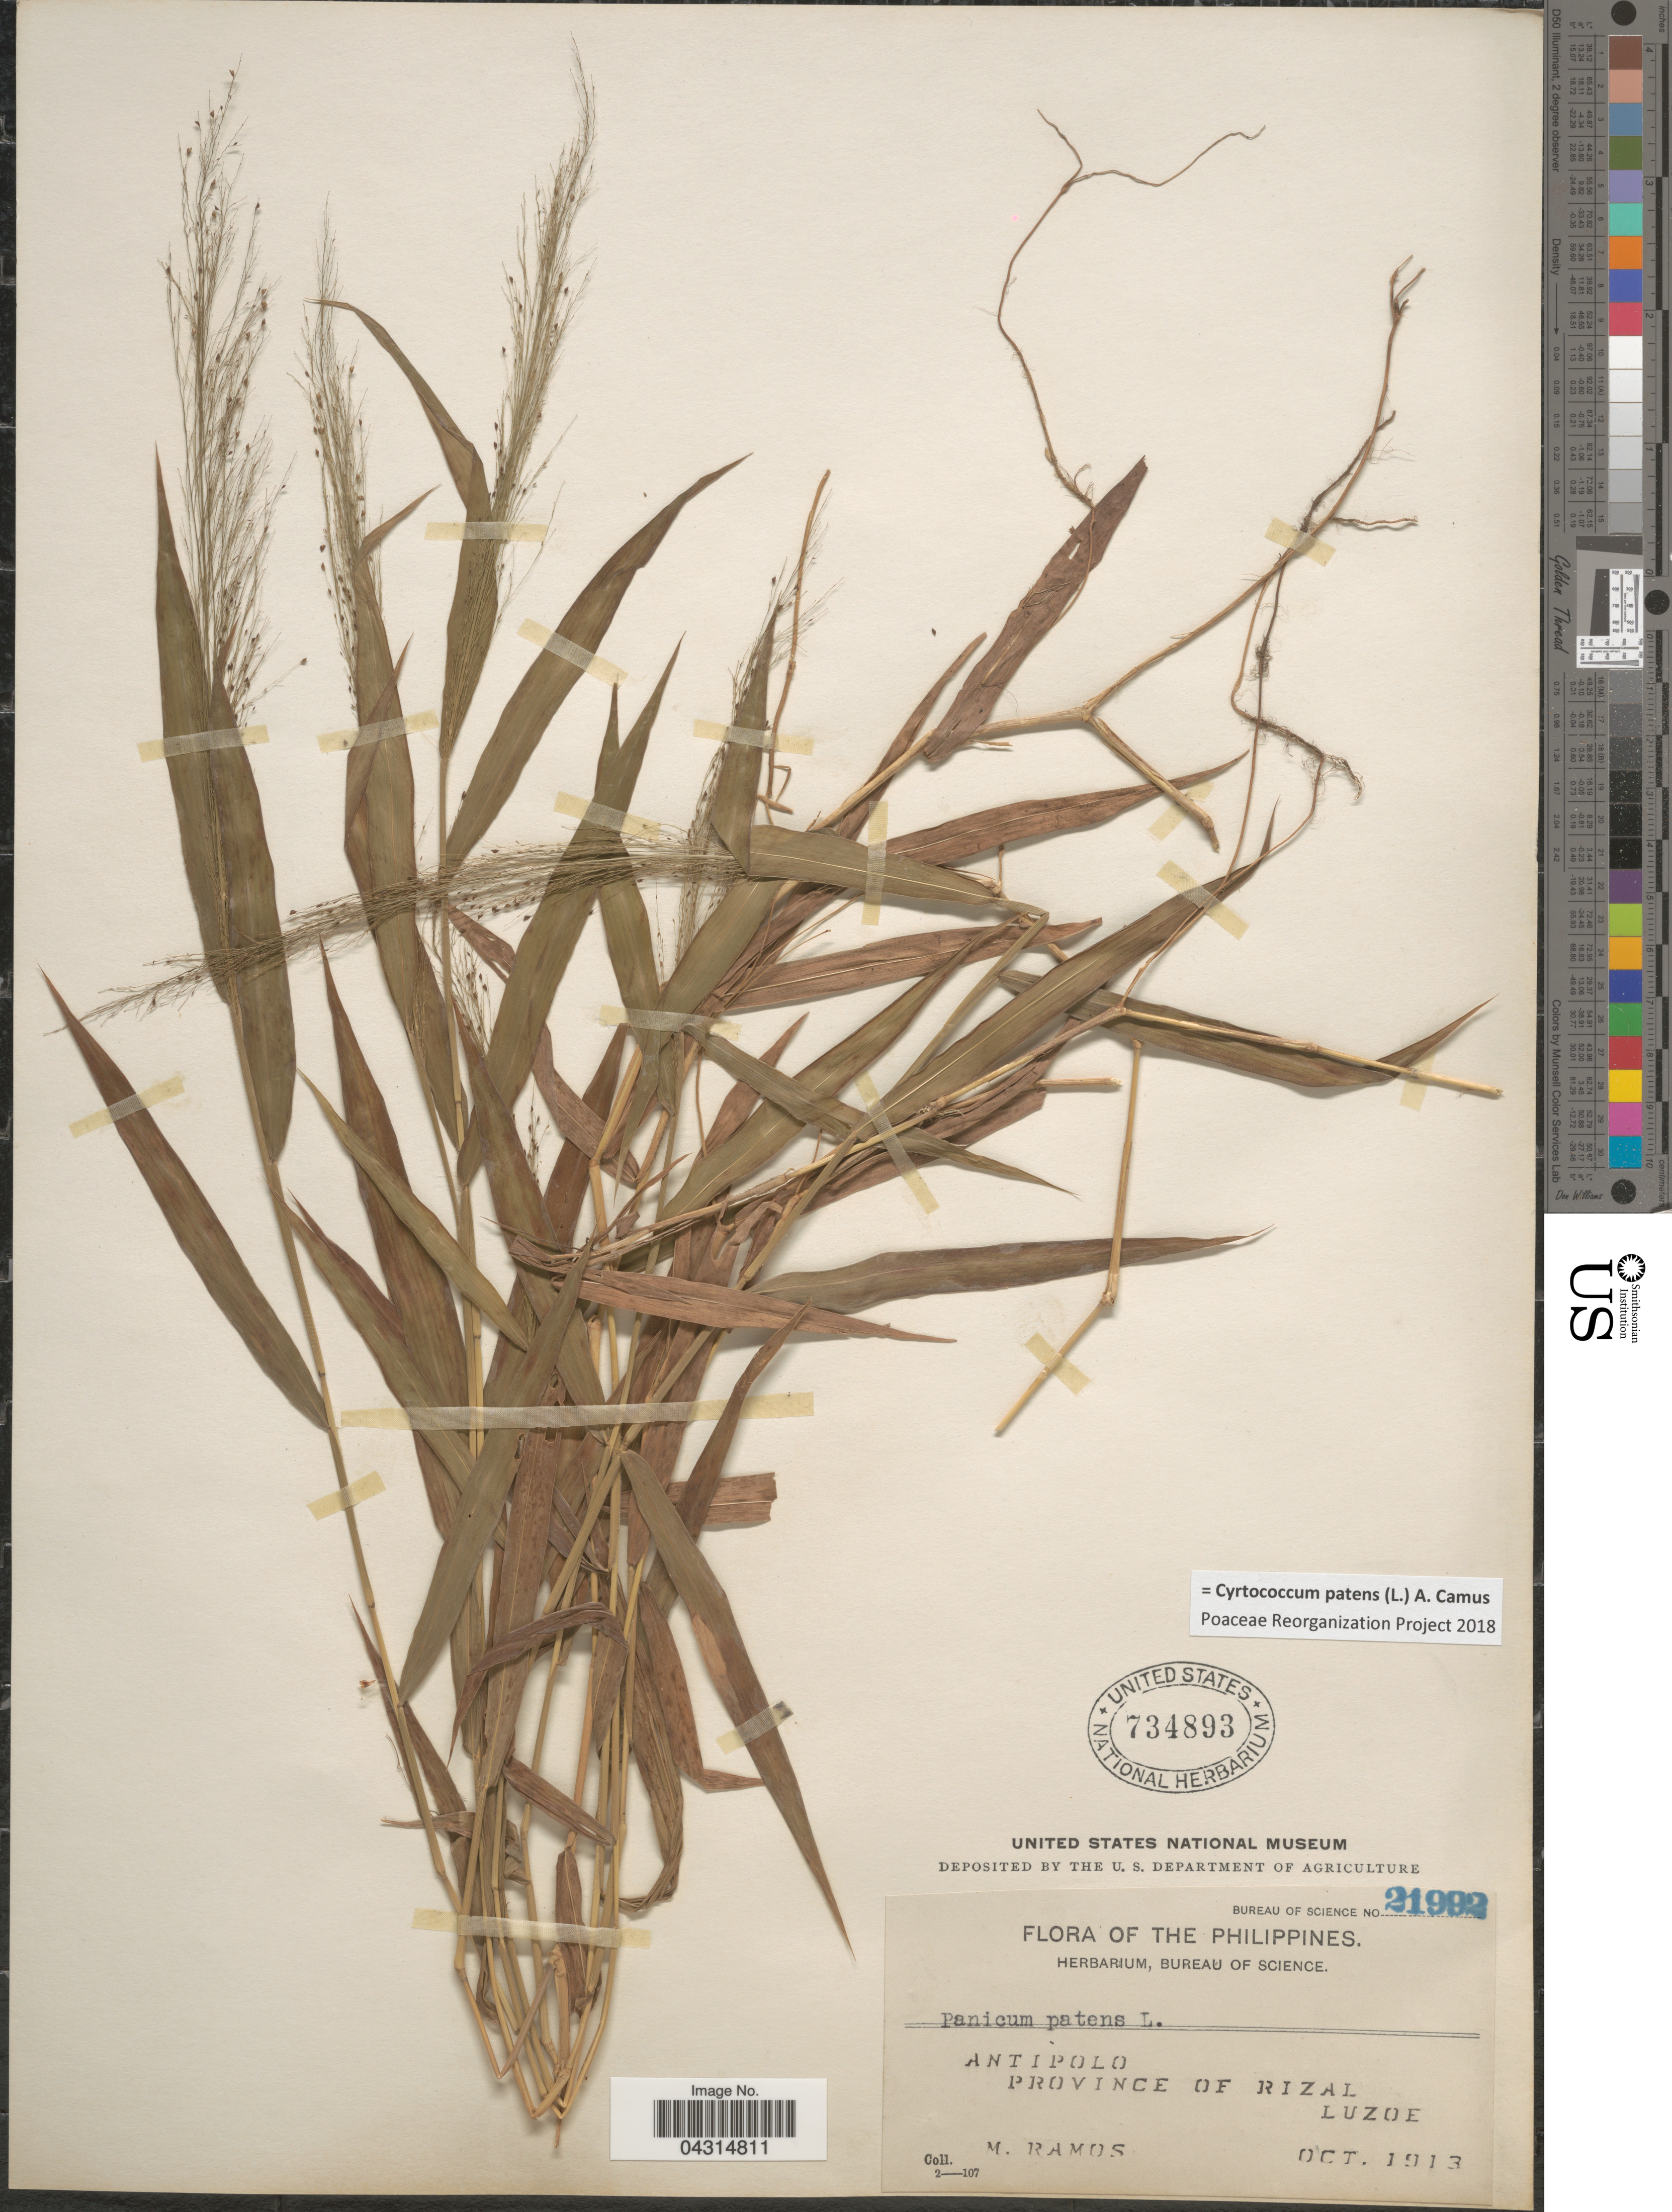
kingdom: Plantae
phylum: Tracheophyta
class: Liliopsida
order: Poales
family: Poaceae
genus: Cyrtococcum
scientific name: Cyrtococcum patens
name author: (L.) A. Camus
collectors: M. Ramos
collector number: Bureau of Science 21992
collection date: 1913-10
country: Philippines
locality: Antipolo. Province of Rizal. Luzoe.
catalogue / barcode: US 734893